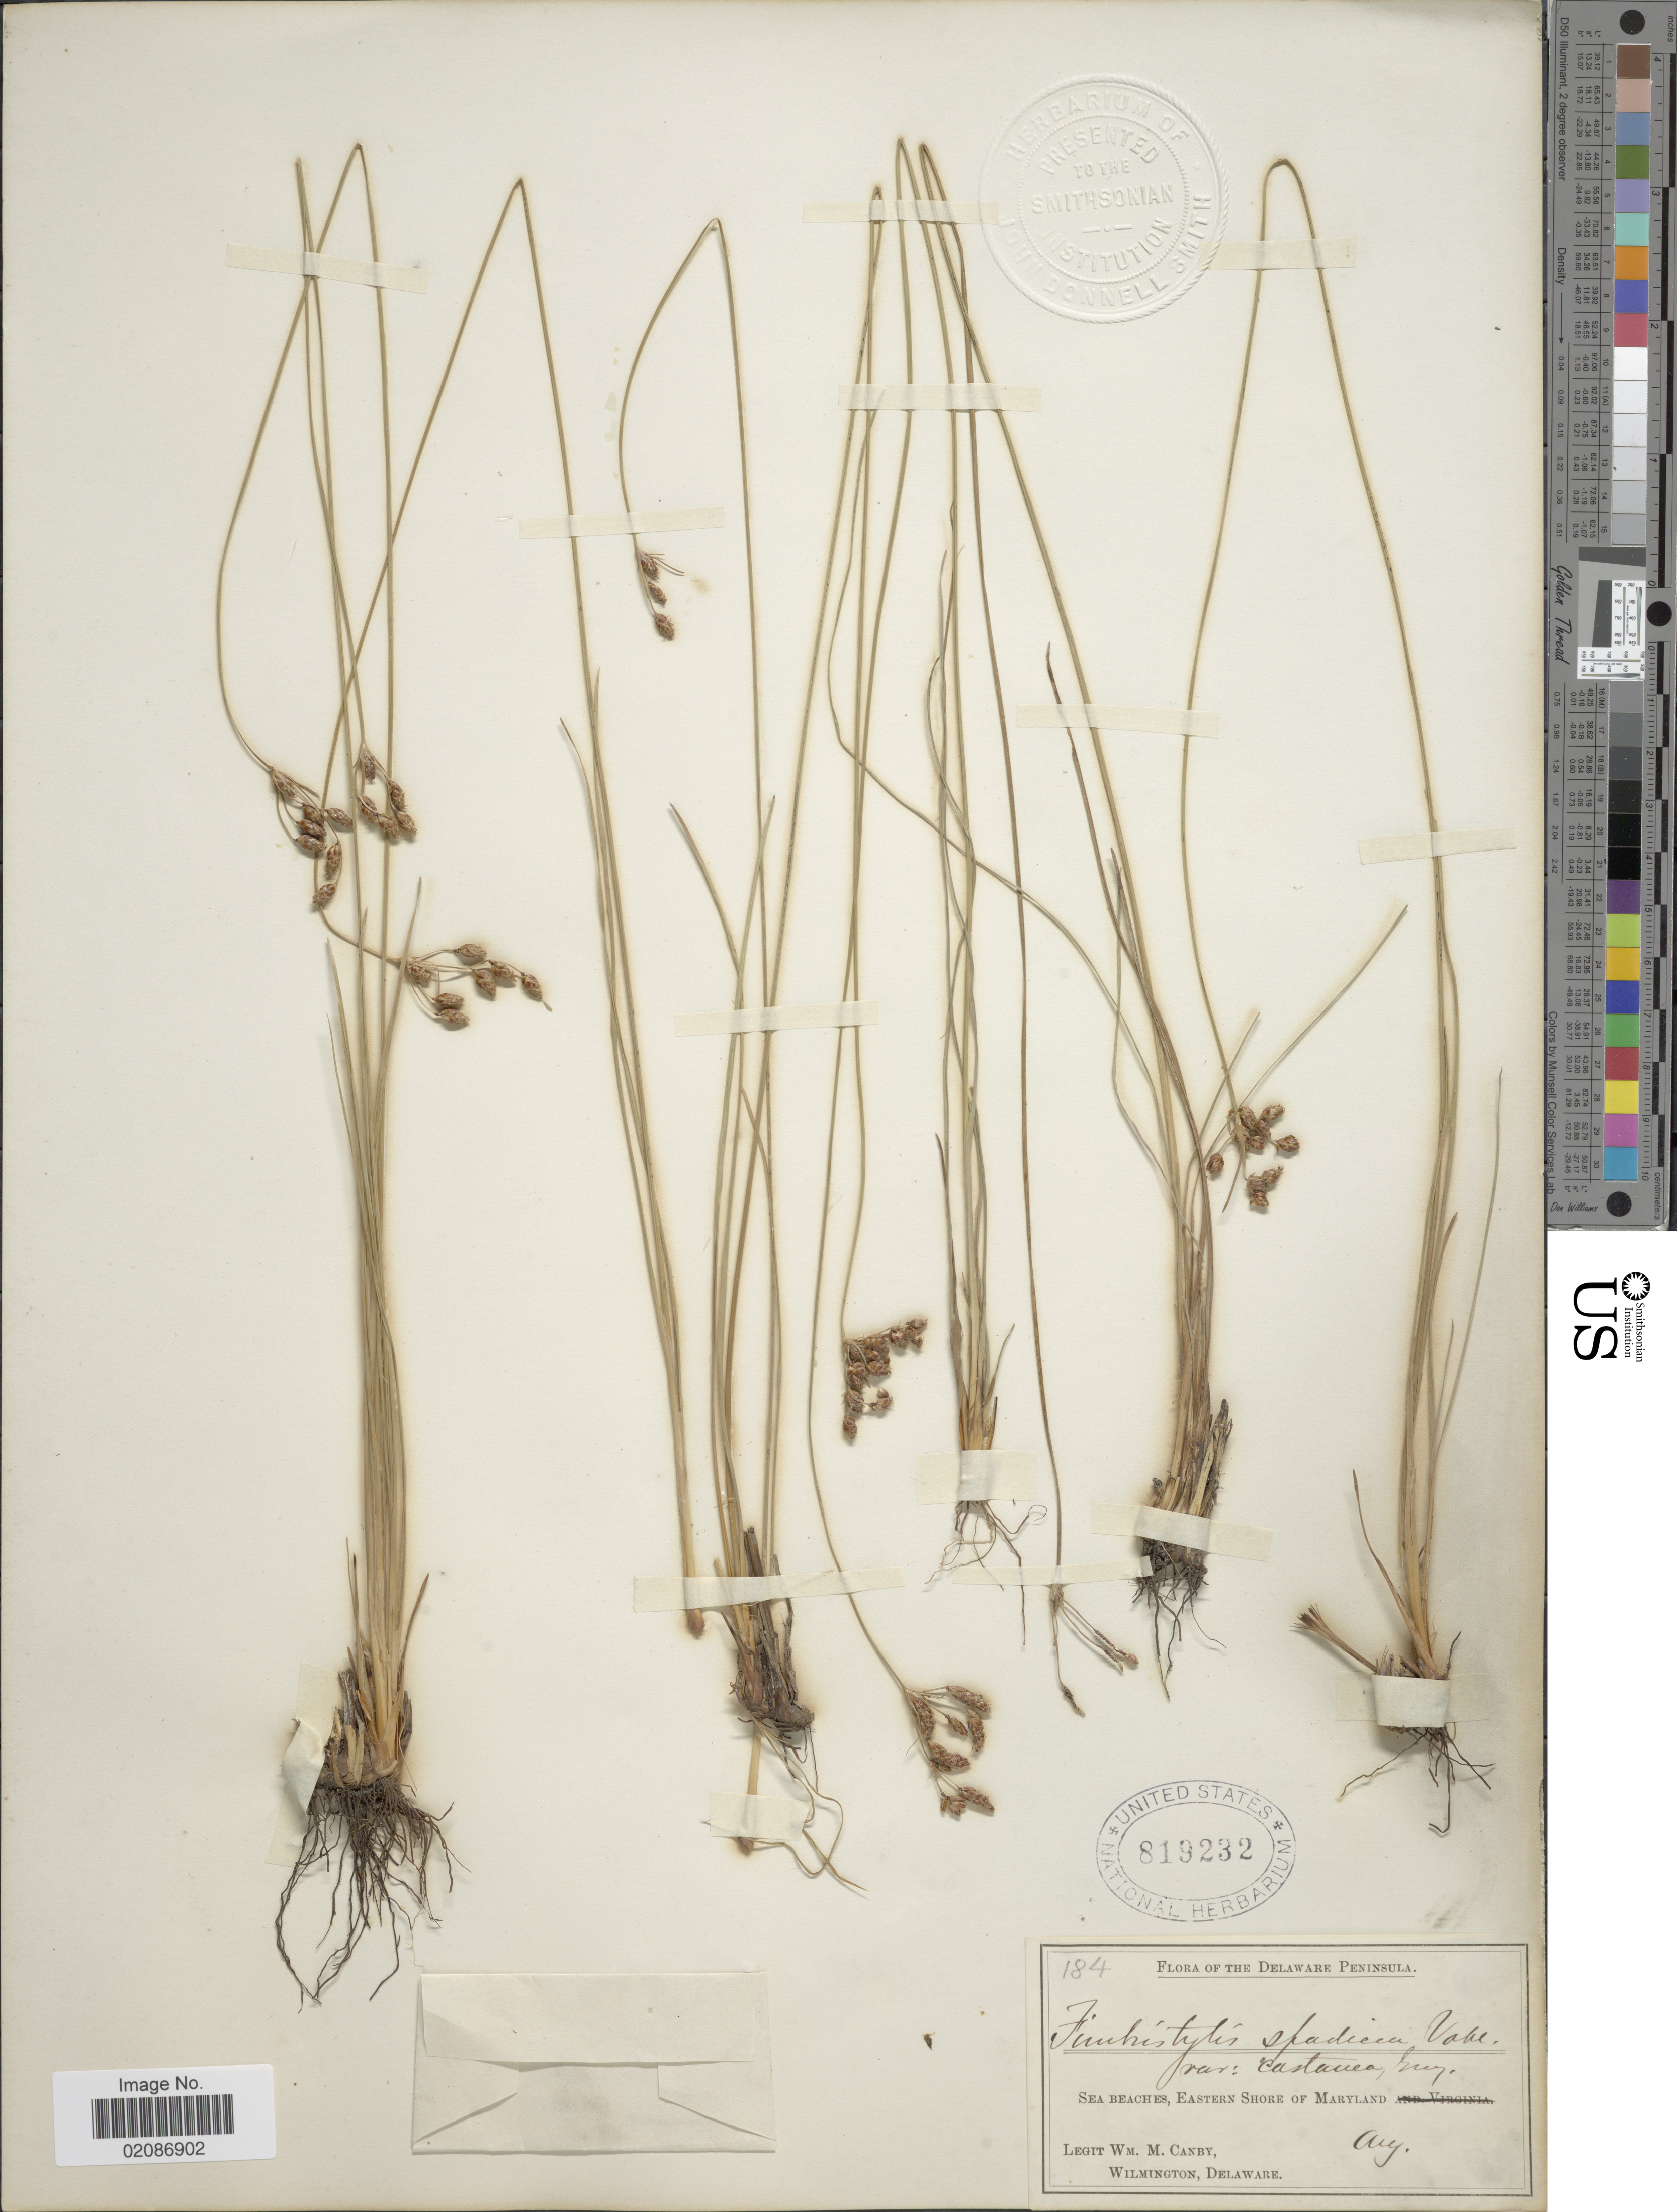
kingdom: Plantae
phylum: Tracheophyta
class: Liliopsida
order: Poales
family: Cyperaceae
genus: Fimbristylis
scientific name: Fimbristylis castanea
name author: (Michx.) Vahl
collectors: W. M. Canby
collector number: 184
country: United States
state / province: Maryland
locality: Sea Beaches, Eastern Shore of Maryland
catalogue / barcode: US 819232